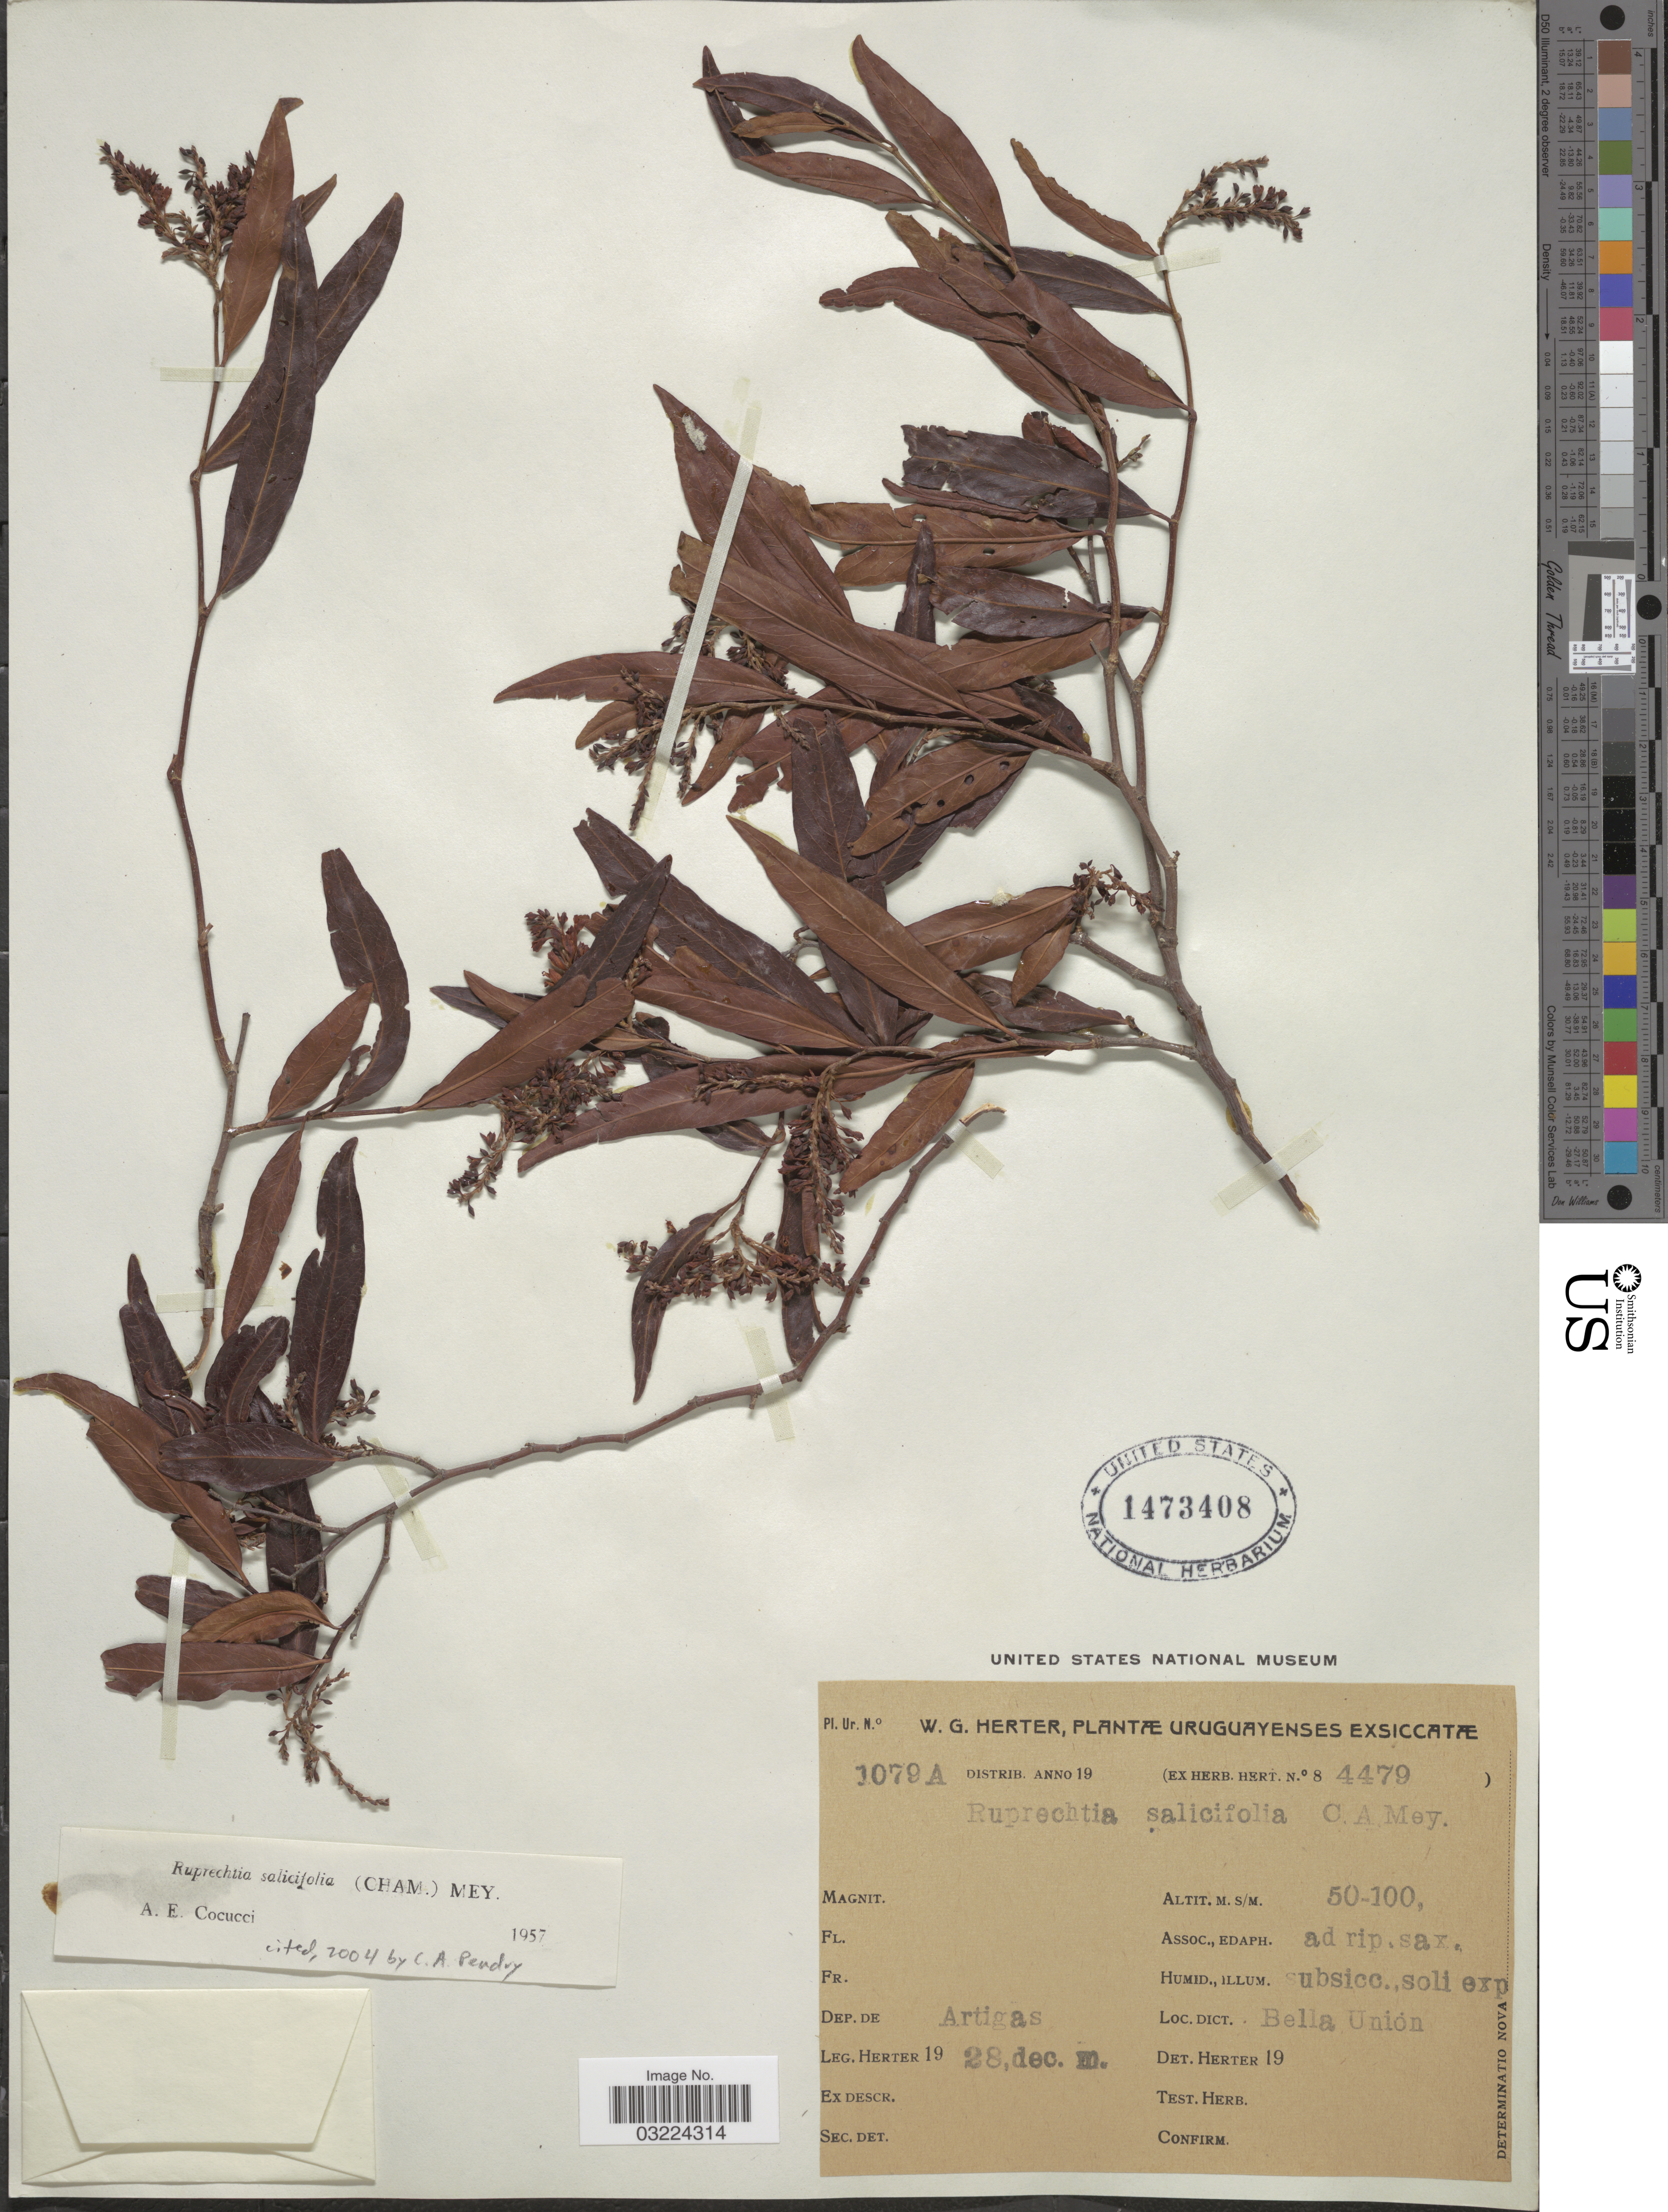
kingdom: Plantae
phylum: Tracheophyta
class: Magnoliopsida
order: Caryophyllales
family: Polygonaceae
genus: Ruprechtia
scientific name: Ruprechtia salicifolia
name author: (Cham. & Schltdl.) C.A. Mey.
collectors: W. G. Herter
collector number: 1079A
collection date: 1928-12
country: Uruguay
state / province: Artigas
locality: Dep. de Artigas. Bella Unión.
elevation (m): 50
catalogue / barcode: US 1473408